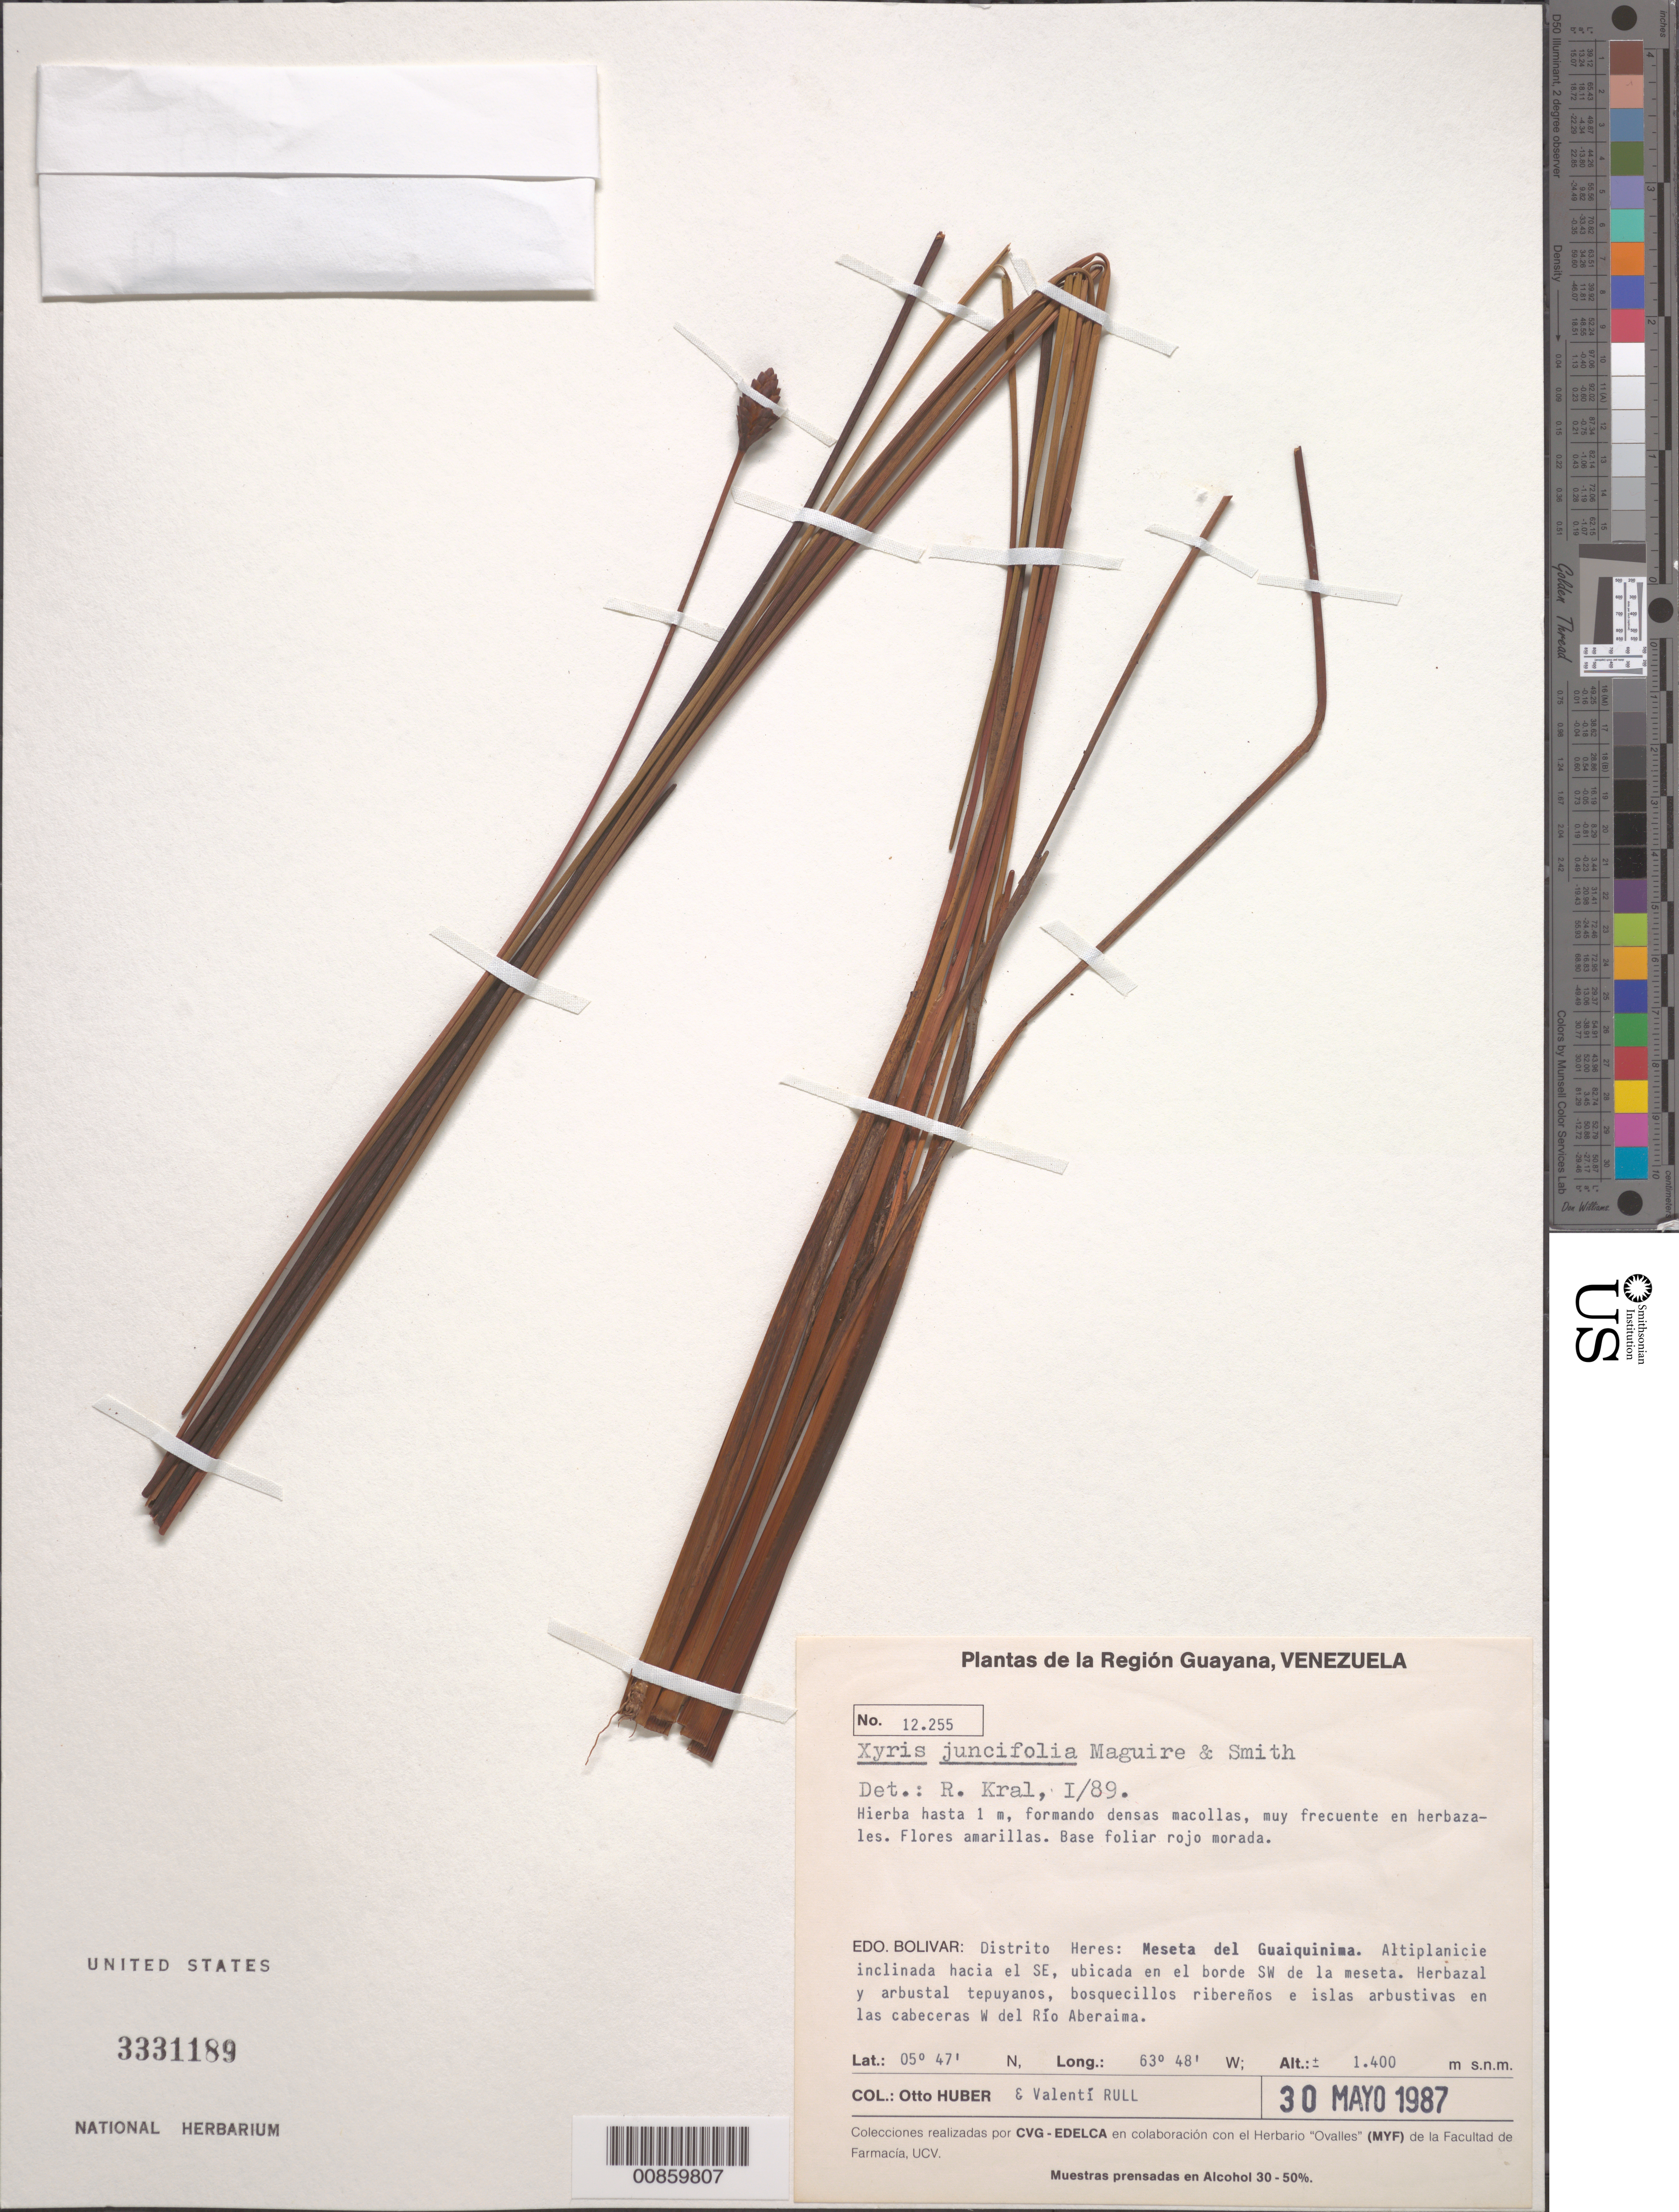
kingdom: Plantae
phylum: Tracheophyta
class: Liliopsida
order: Poales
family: Xyridaceae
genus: Xyris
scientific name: Xyris juncifolia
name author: Maguire & L.B. Sm.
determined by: Kral, Robert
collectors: O. Huber & V. Rull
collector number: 12255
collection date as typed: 30-May-87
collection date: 1987-05-30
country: Venezuela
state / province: Bolívar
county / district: Heres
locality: Meseta del Guaiquinima, altiplanicie inclinada hacia el SE, ubicada en el borde SW de la meseta; en las cabeceras W del Río Aberaima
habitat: Herbazal y arbustal tepuyanos, bosquecillos ribereños e islas arbustivas.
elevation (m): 1400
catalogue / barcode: US 3331189